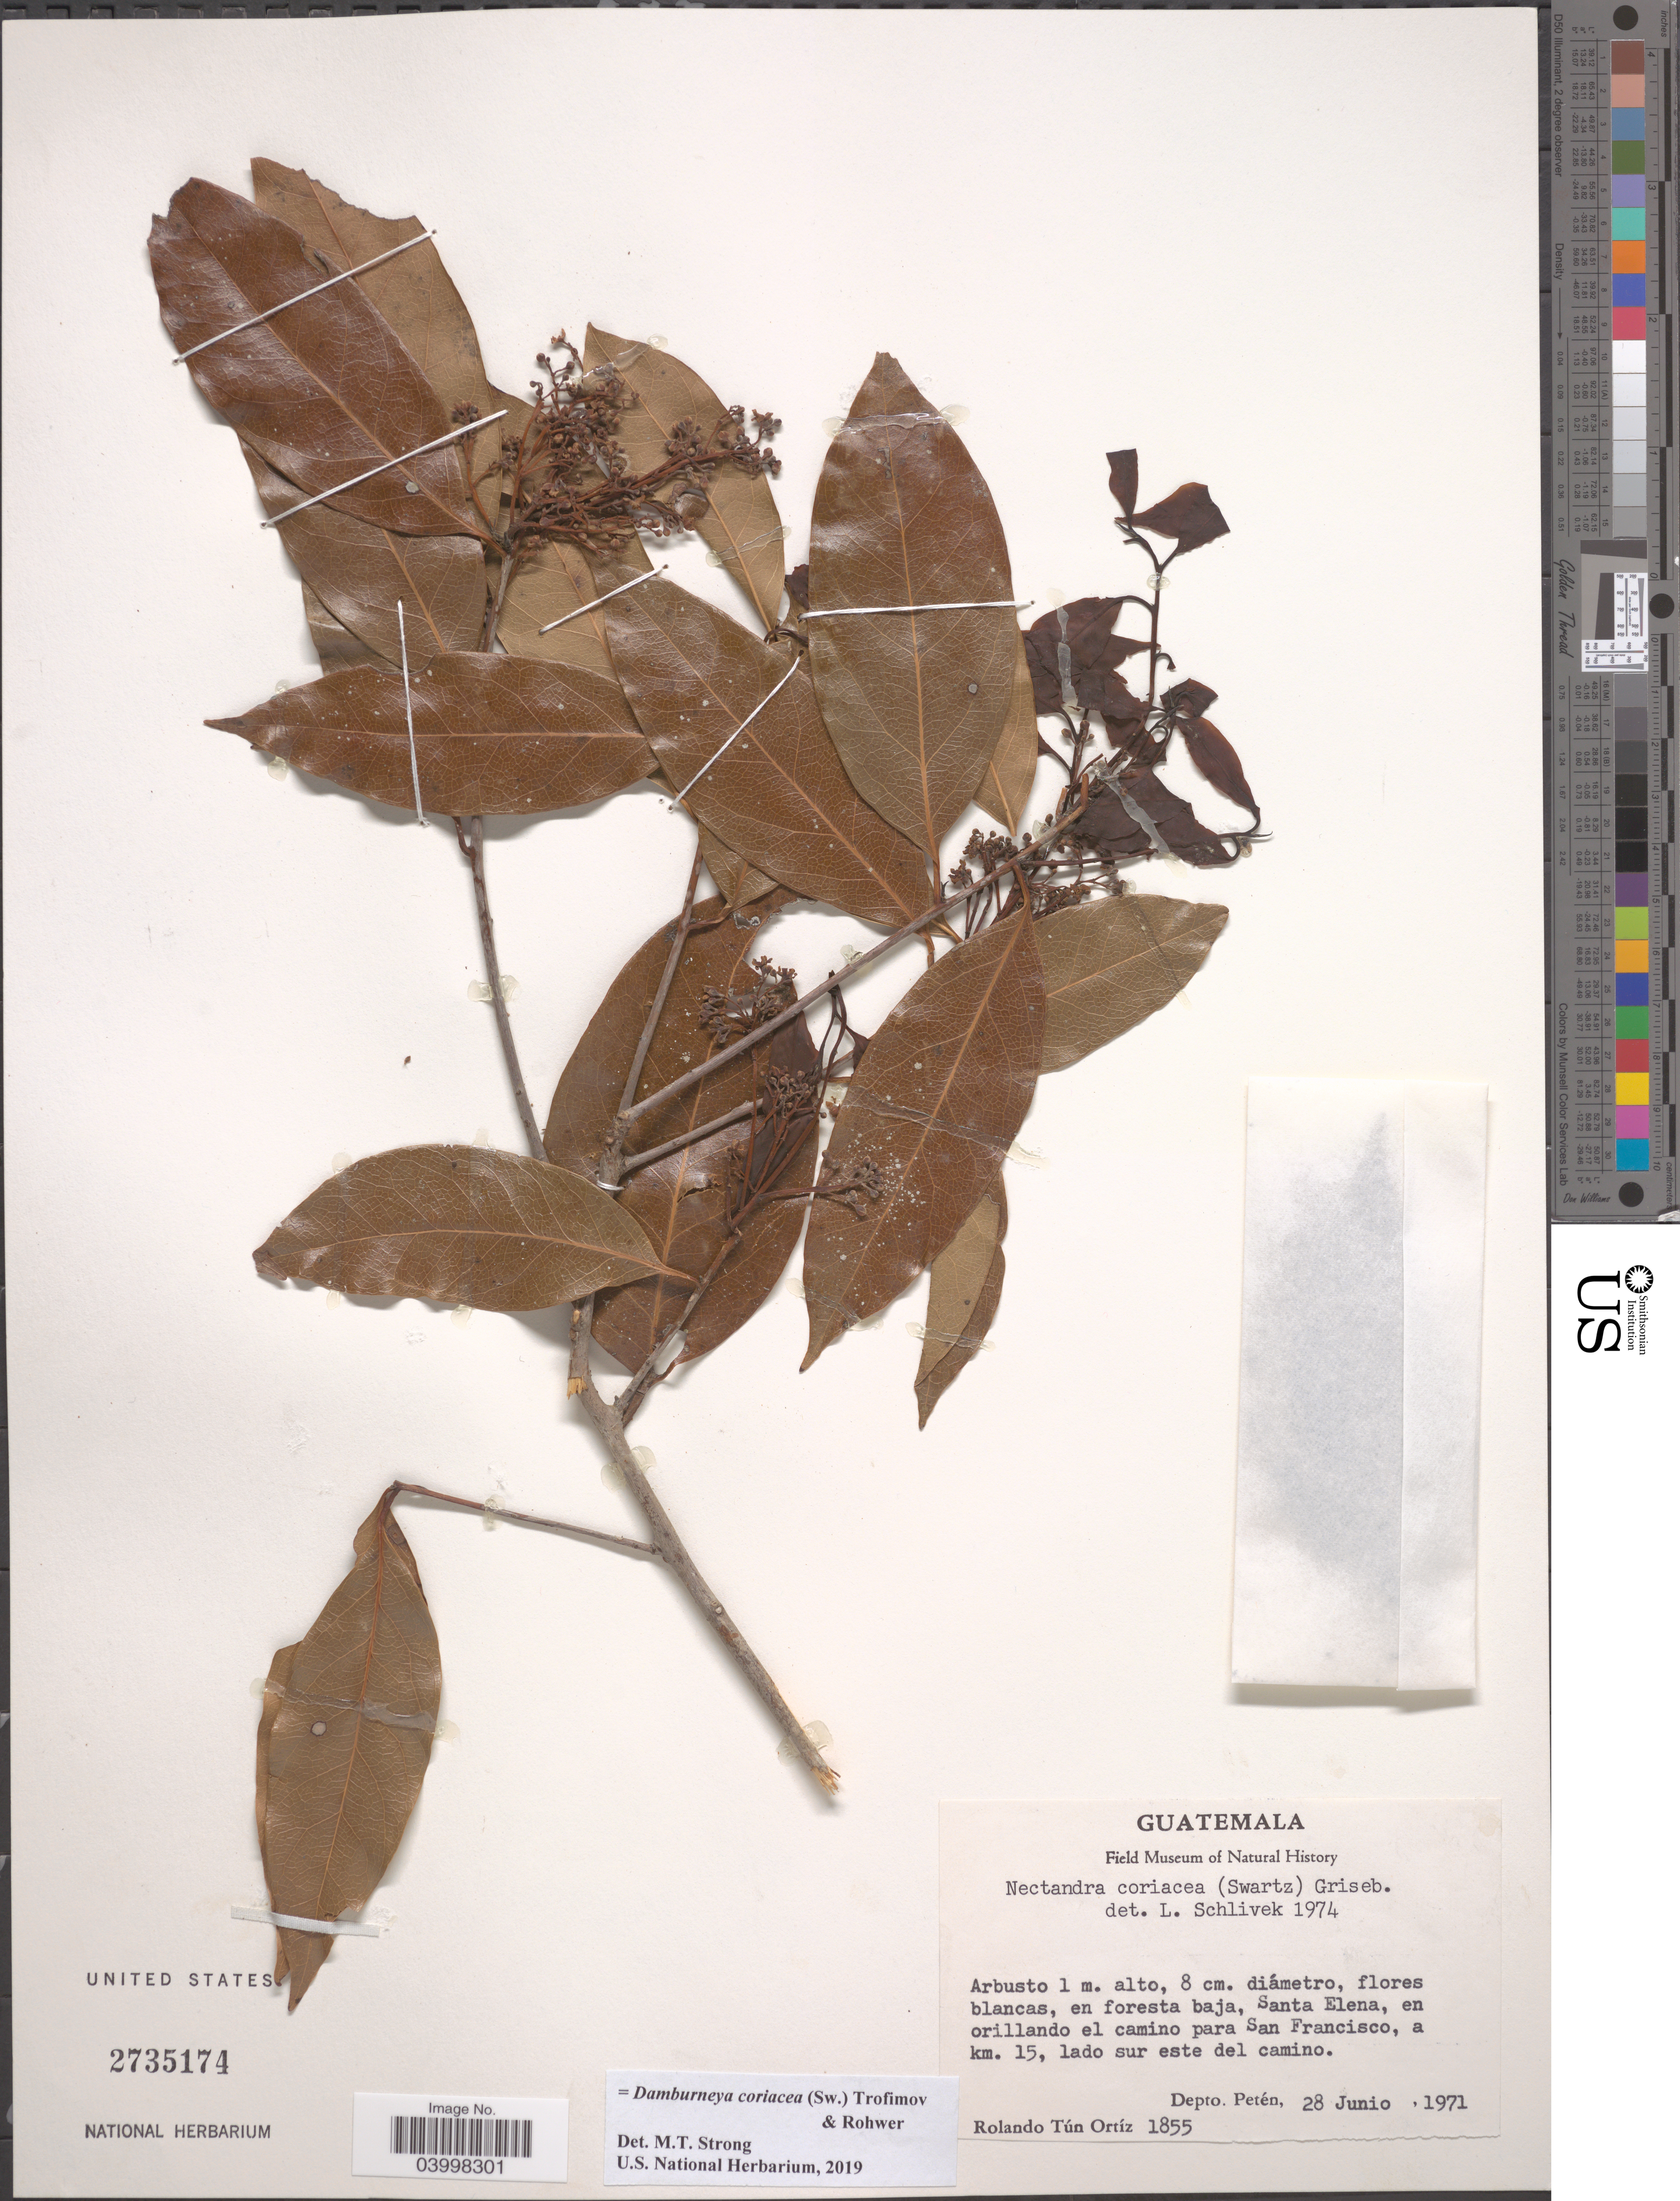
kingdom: Plantae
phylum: Tracheophyta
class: Magnoliopsida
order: Laurales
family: Lauraceae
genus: Damburneya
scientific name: Damburneya coriacea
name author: (Sw.) Trofimov & Rohwer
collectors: R. Ortiz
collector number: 1855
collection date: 1971-06-28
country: Guatemala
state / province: El Peten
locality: Santa Elena, en orillando el camino para San Francisco, a km. 15, lado sur este del camino. Depto. Petén.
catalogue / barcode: US 2735174